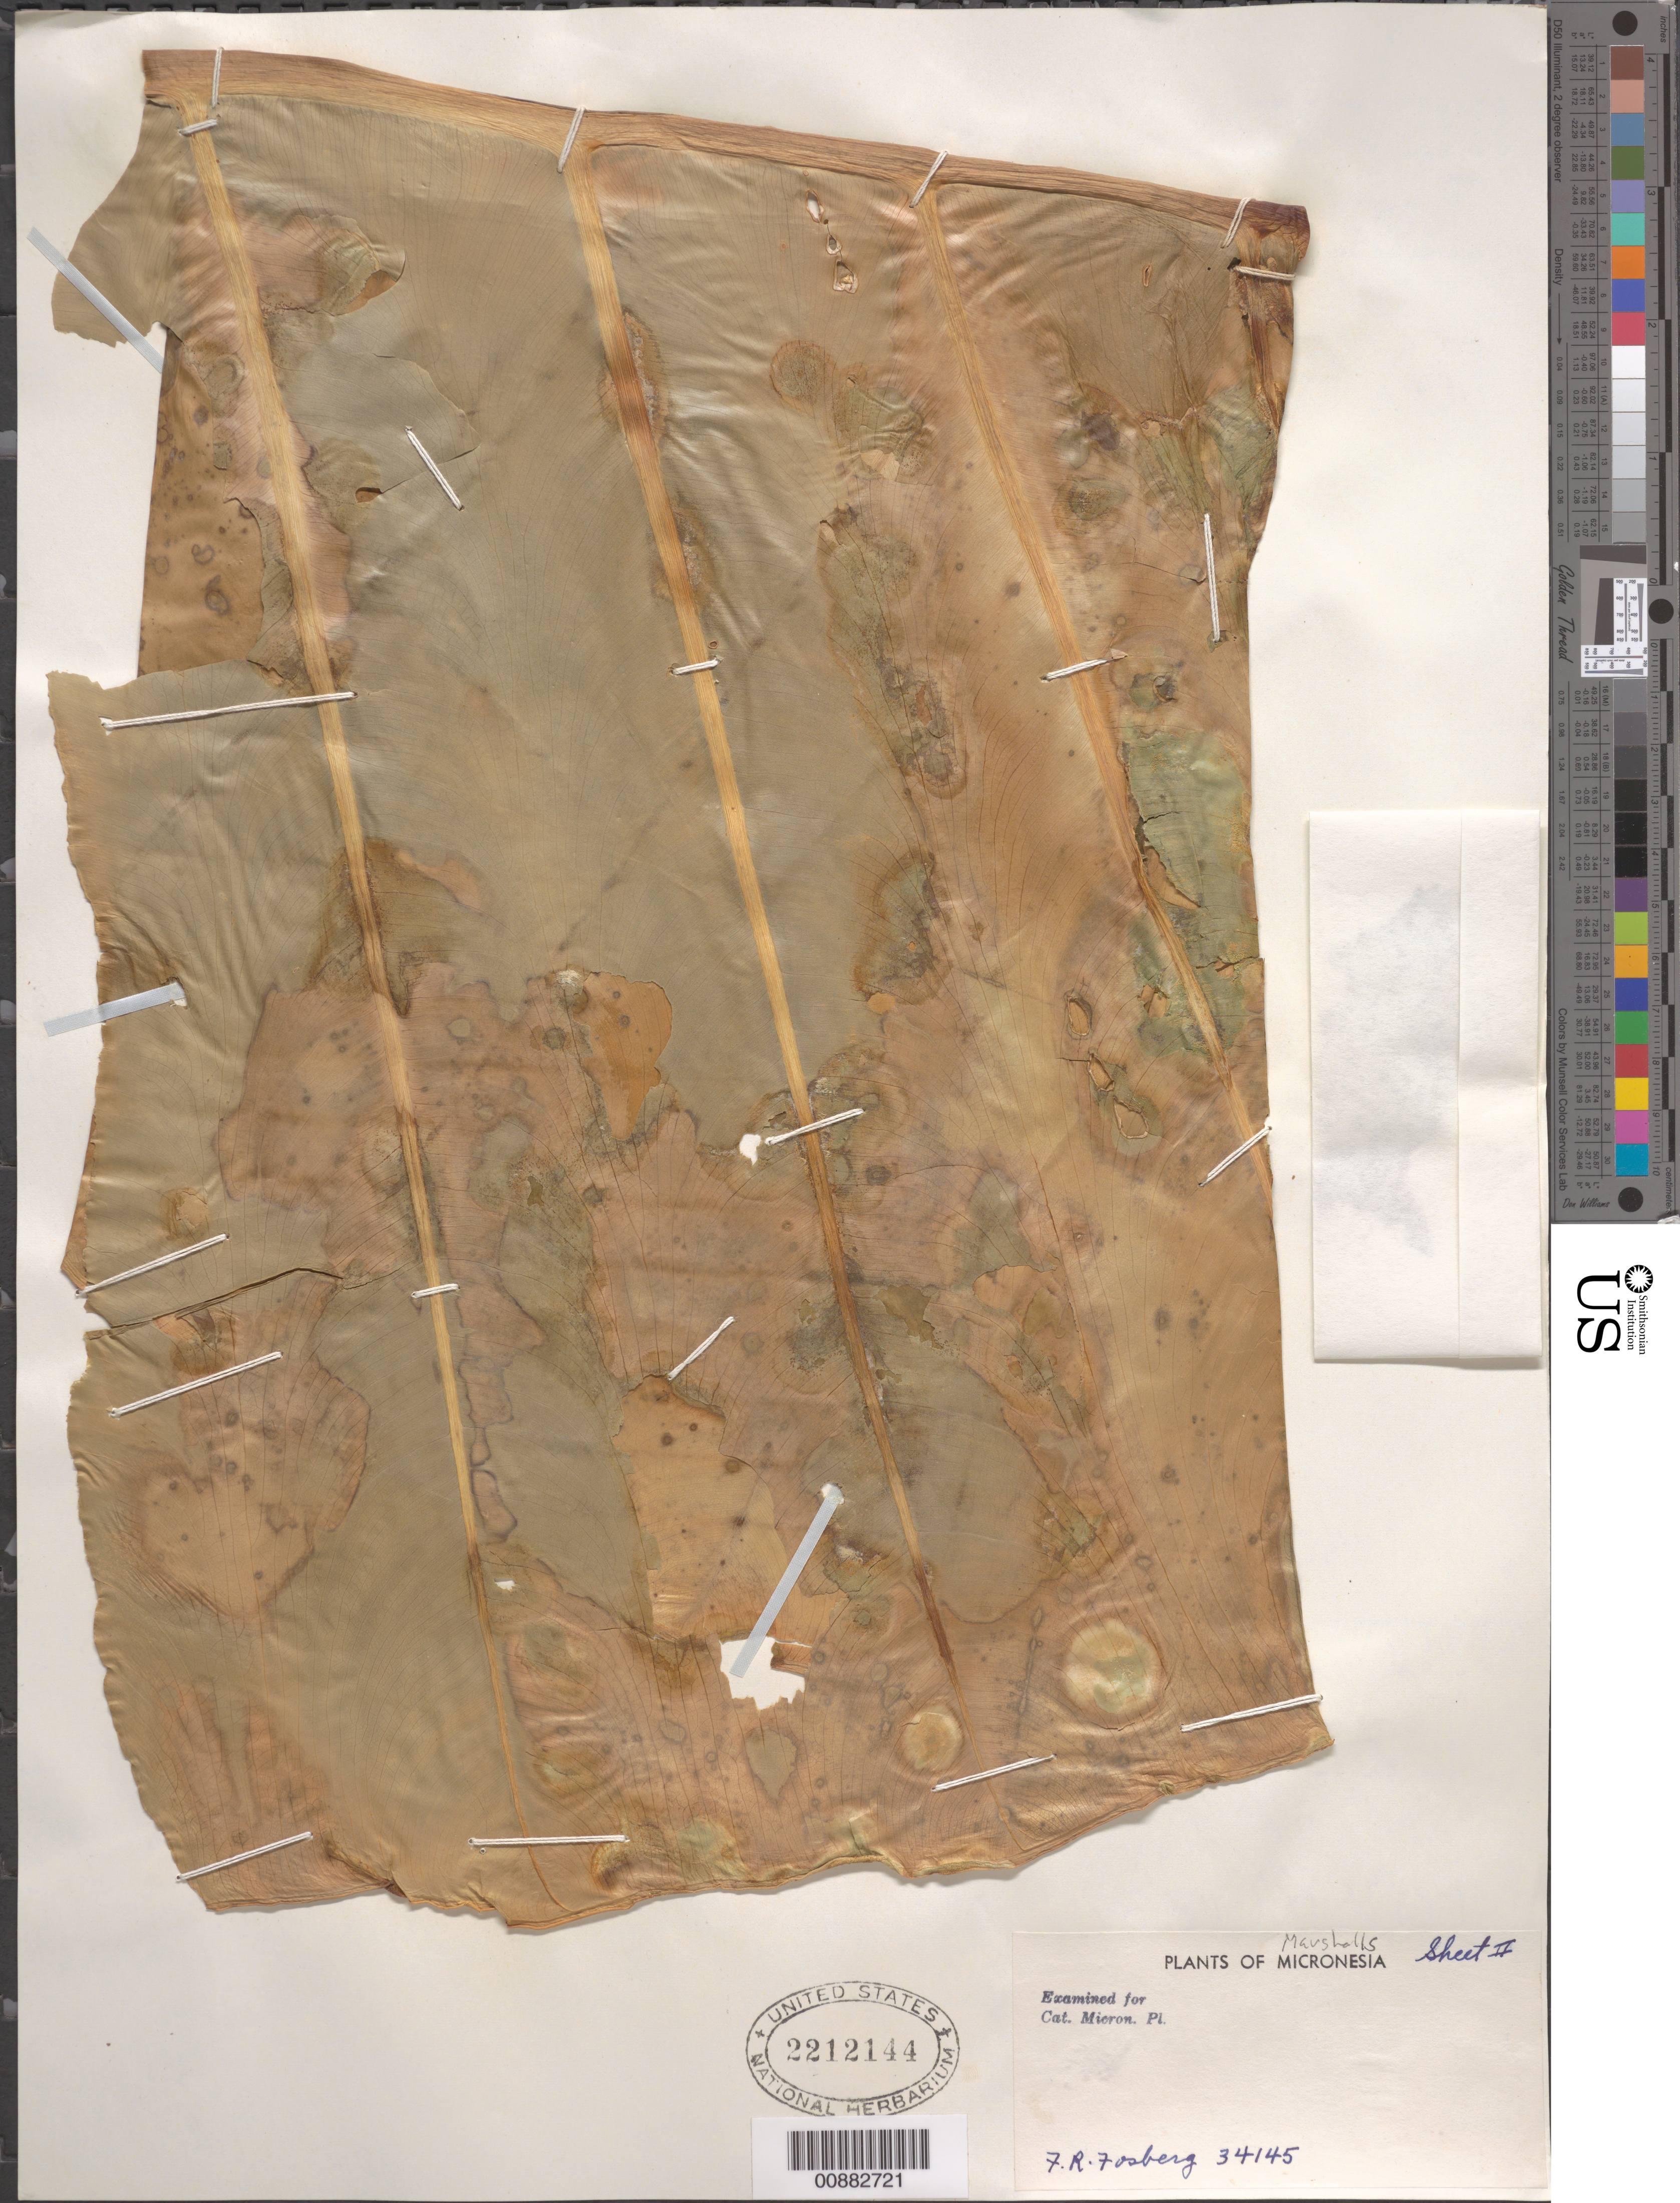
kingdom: Plantae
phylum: Tracheophyta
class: Liliopsida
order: Alismatales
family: Araceae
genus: Alocasia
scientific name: Alocasia macrorrhizos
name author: (L.) G. Don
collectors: F. R. Fosberg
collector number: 34145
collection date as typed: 03 Feb 1952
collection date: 1952-02-03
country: Marshall Islands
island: Ujelang Atoll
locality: Bieto Islet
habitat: coral sand, gravel, debris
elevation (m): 1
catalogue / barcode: US 2212144